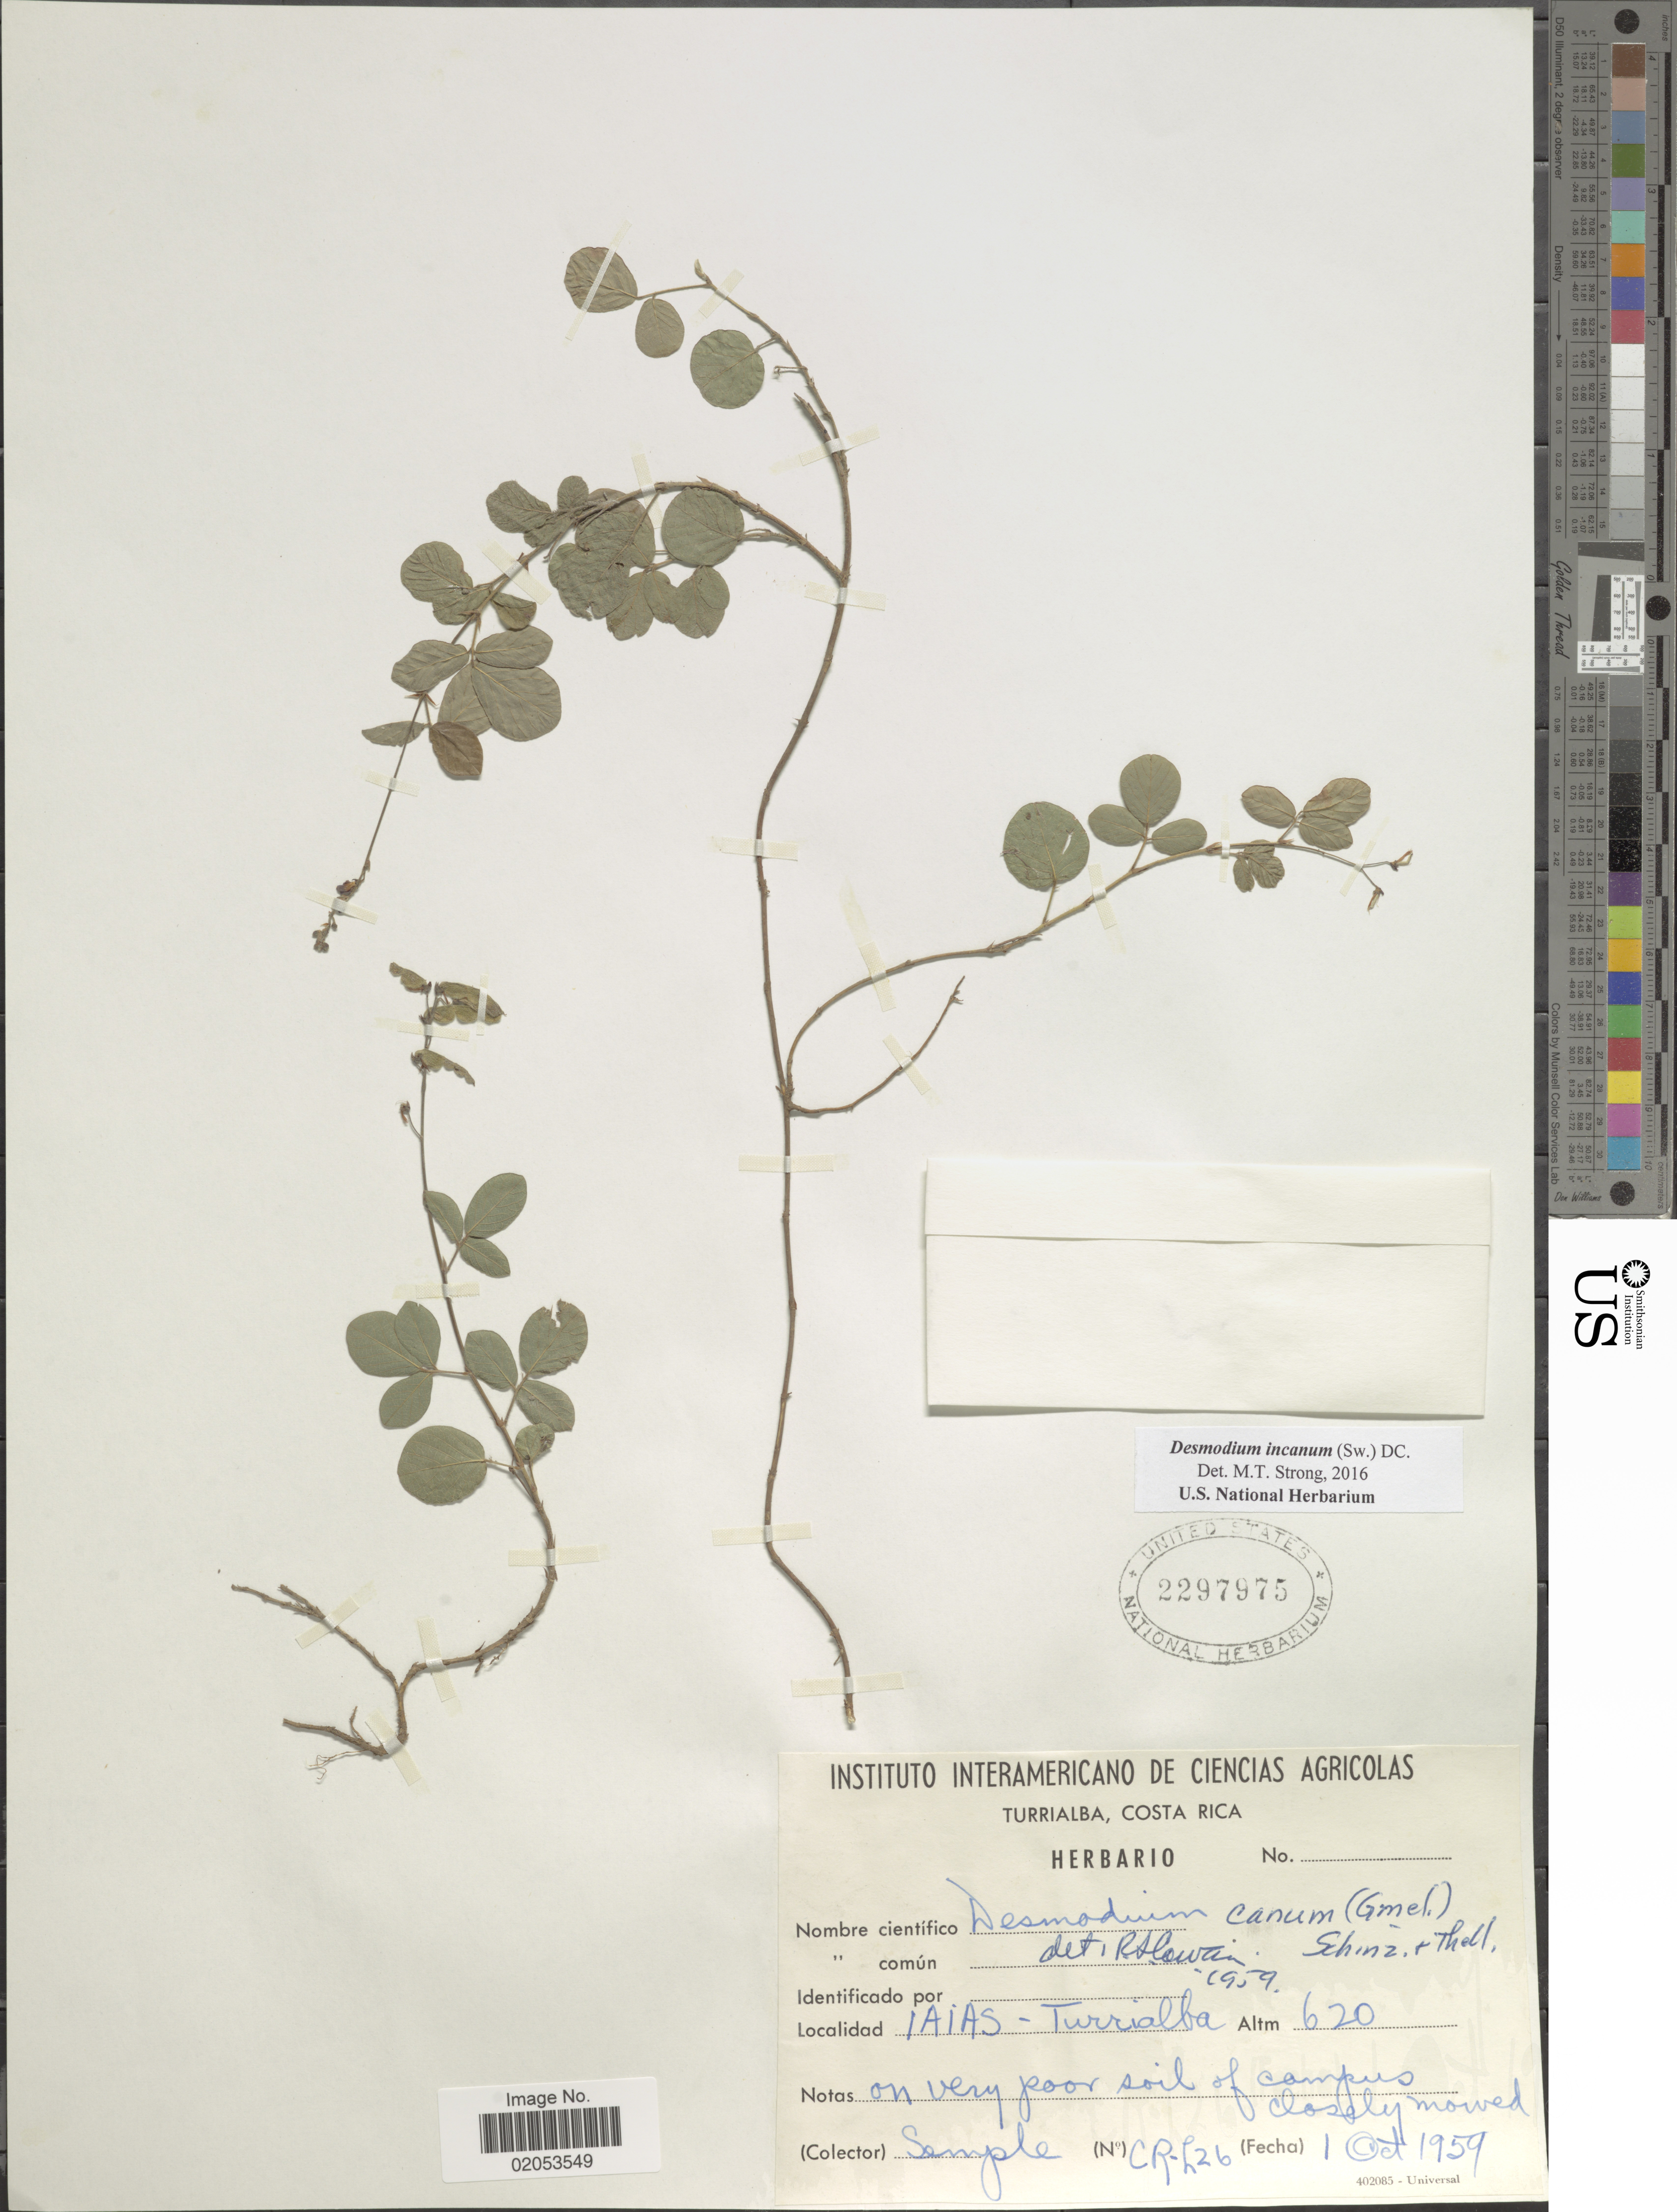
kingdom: Plantae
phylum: Tracheophyta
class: Magnoliopsida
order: Fabales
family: Fabaceae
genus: Desmodium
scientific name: Desmodium incanum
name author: (Sw.) DC.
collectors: Semple, --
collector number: CR-L26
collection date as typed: Transcribed d/m/y: 1/10/59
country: Costa Rica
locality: Iaias Turrialba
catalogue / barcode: US 2297975